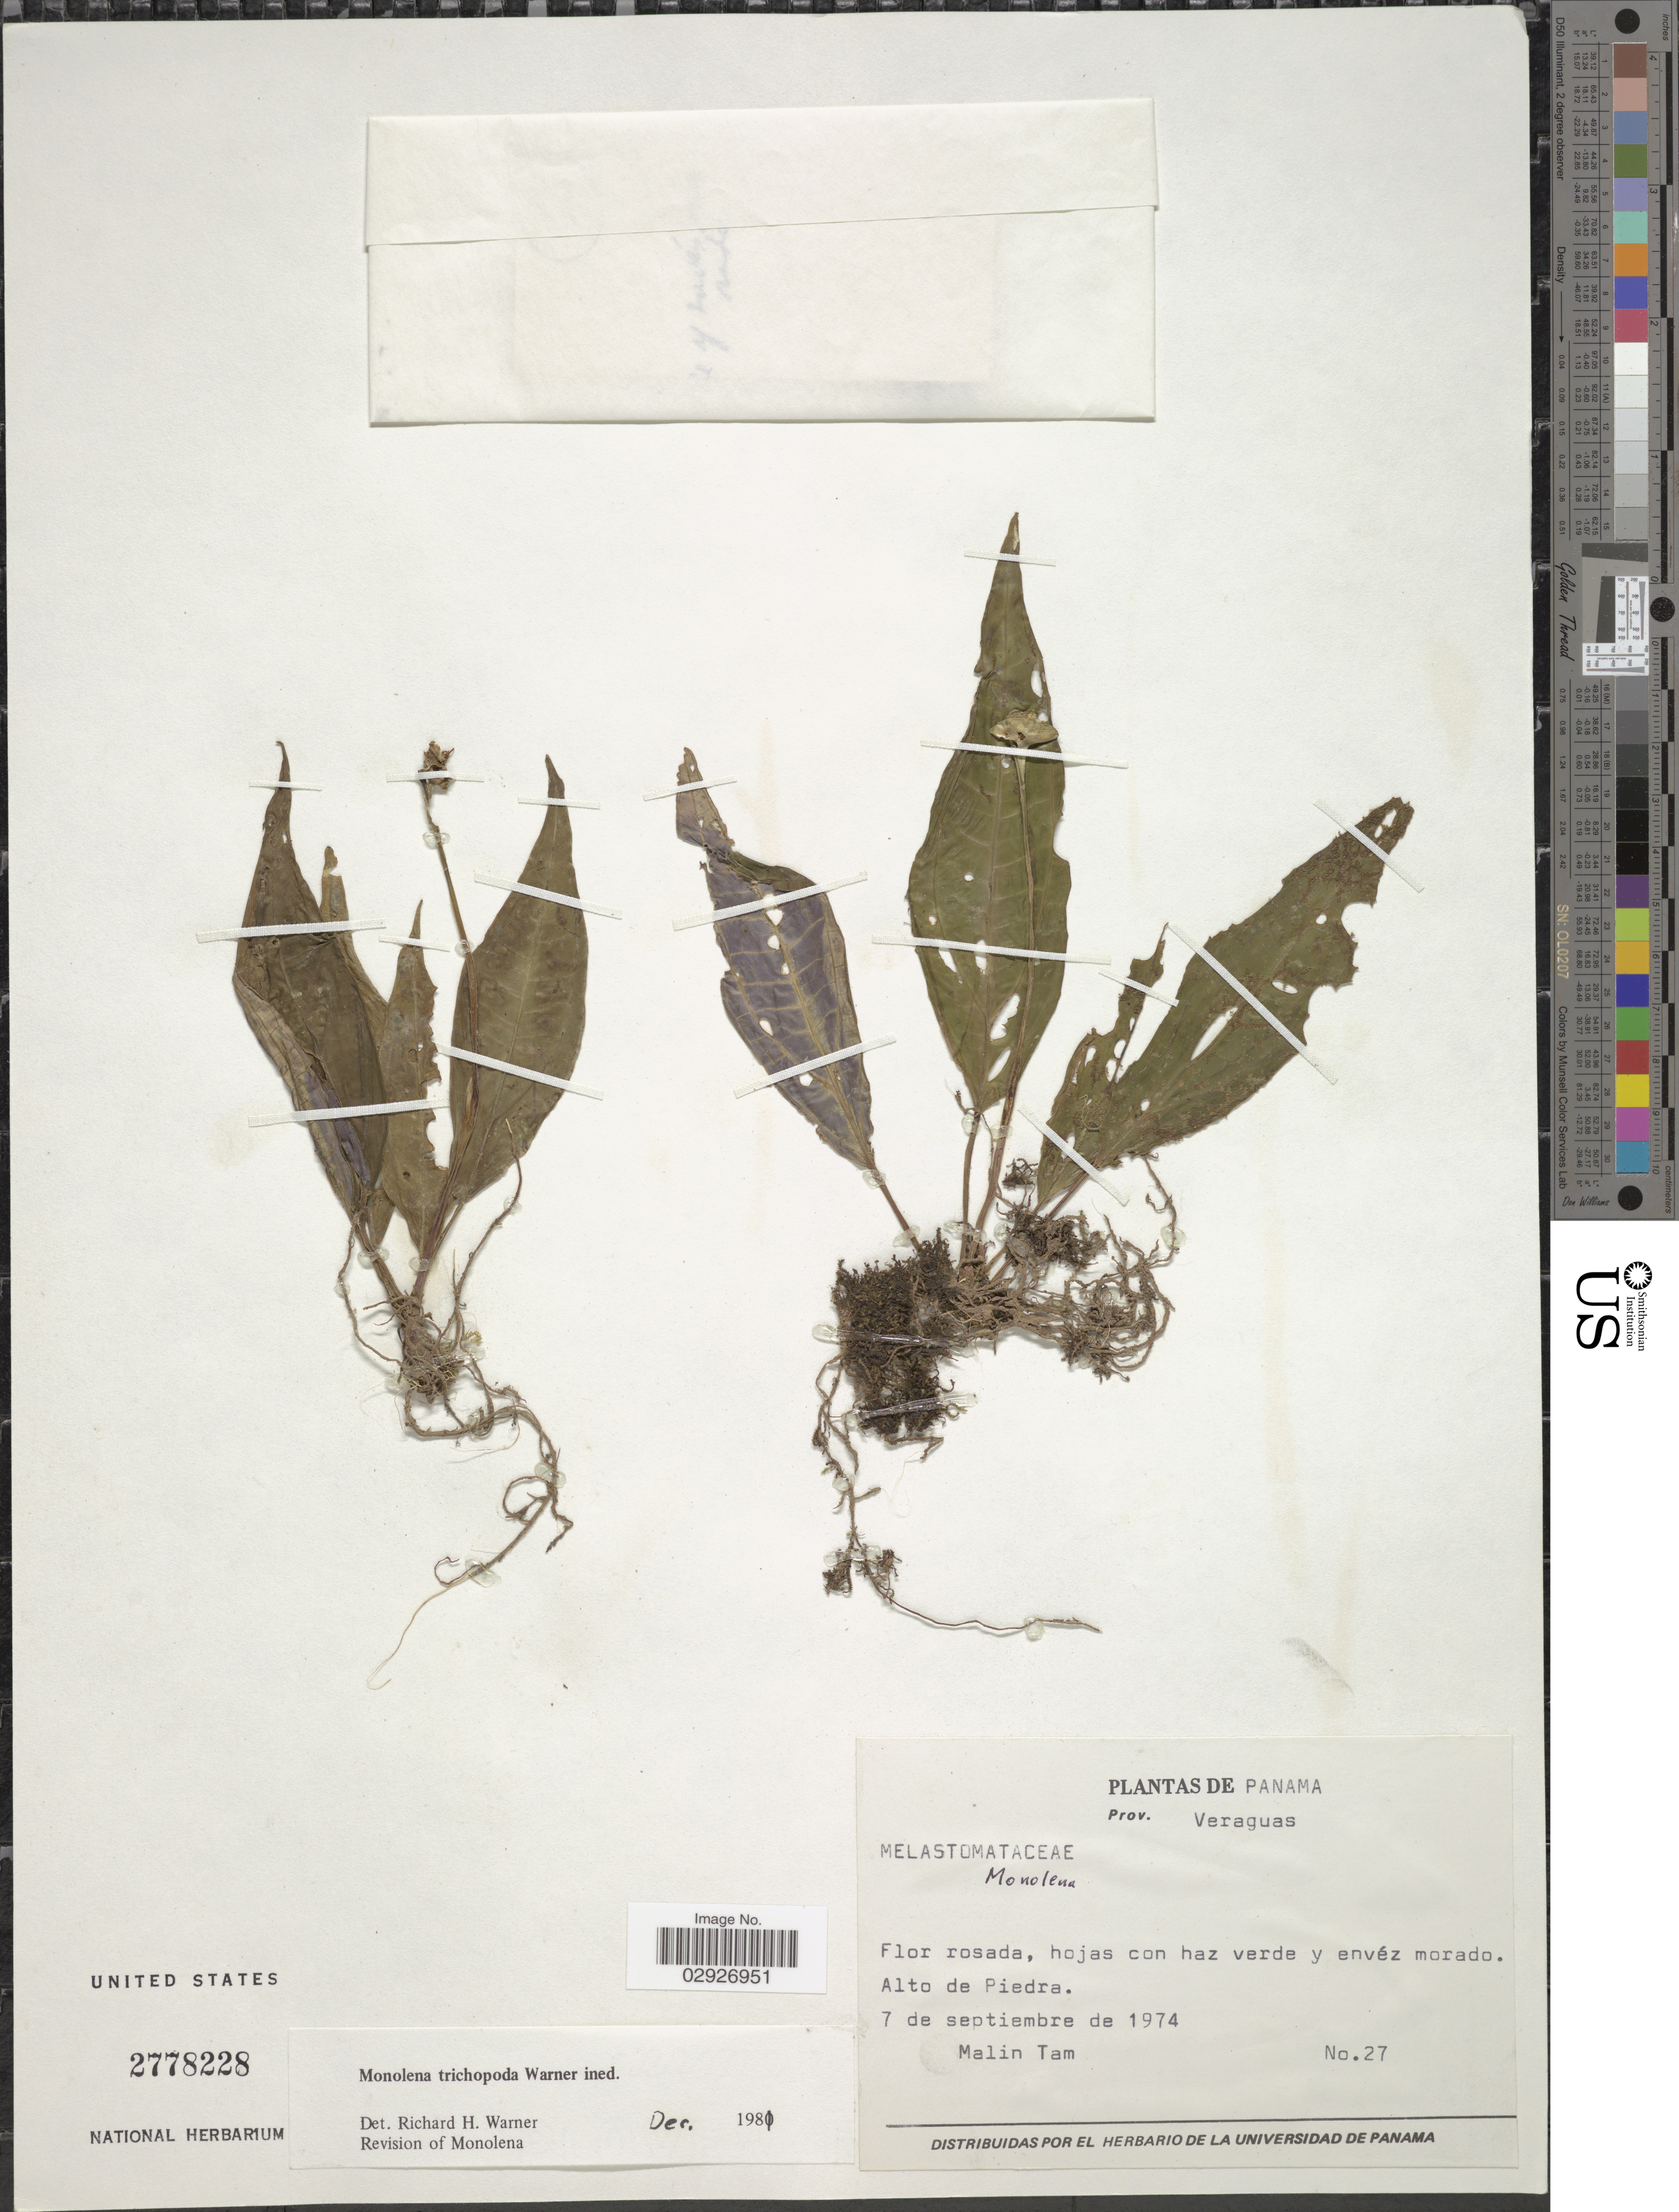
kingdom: Plantae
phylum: Tracheophyta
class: Magnoliopsida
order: Myrtales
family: Melastomataceae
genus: Monolena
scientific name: Monolena trichopoda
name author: Warner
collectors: M. Tam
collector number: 27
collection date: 1974-09-07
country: Panama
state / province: Veraguas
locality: Prov. Veraguas. Alto de Piedra.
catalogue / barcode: US 2778228